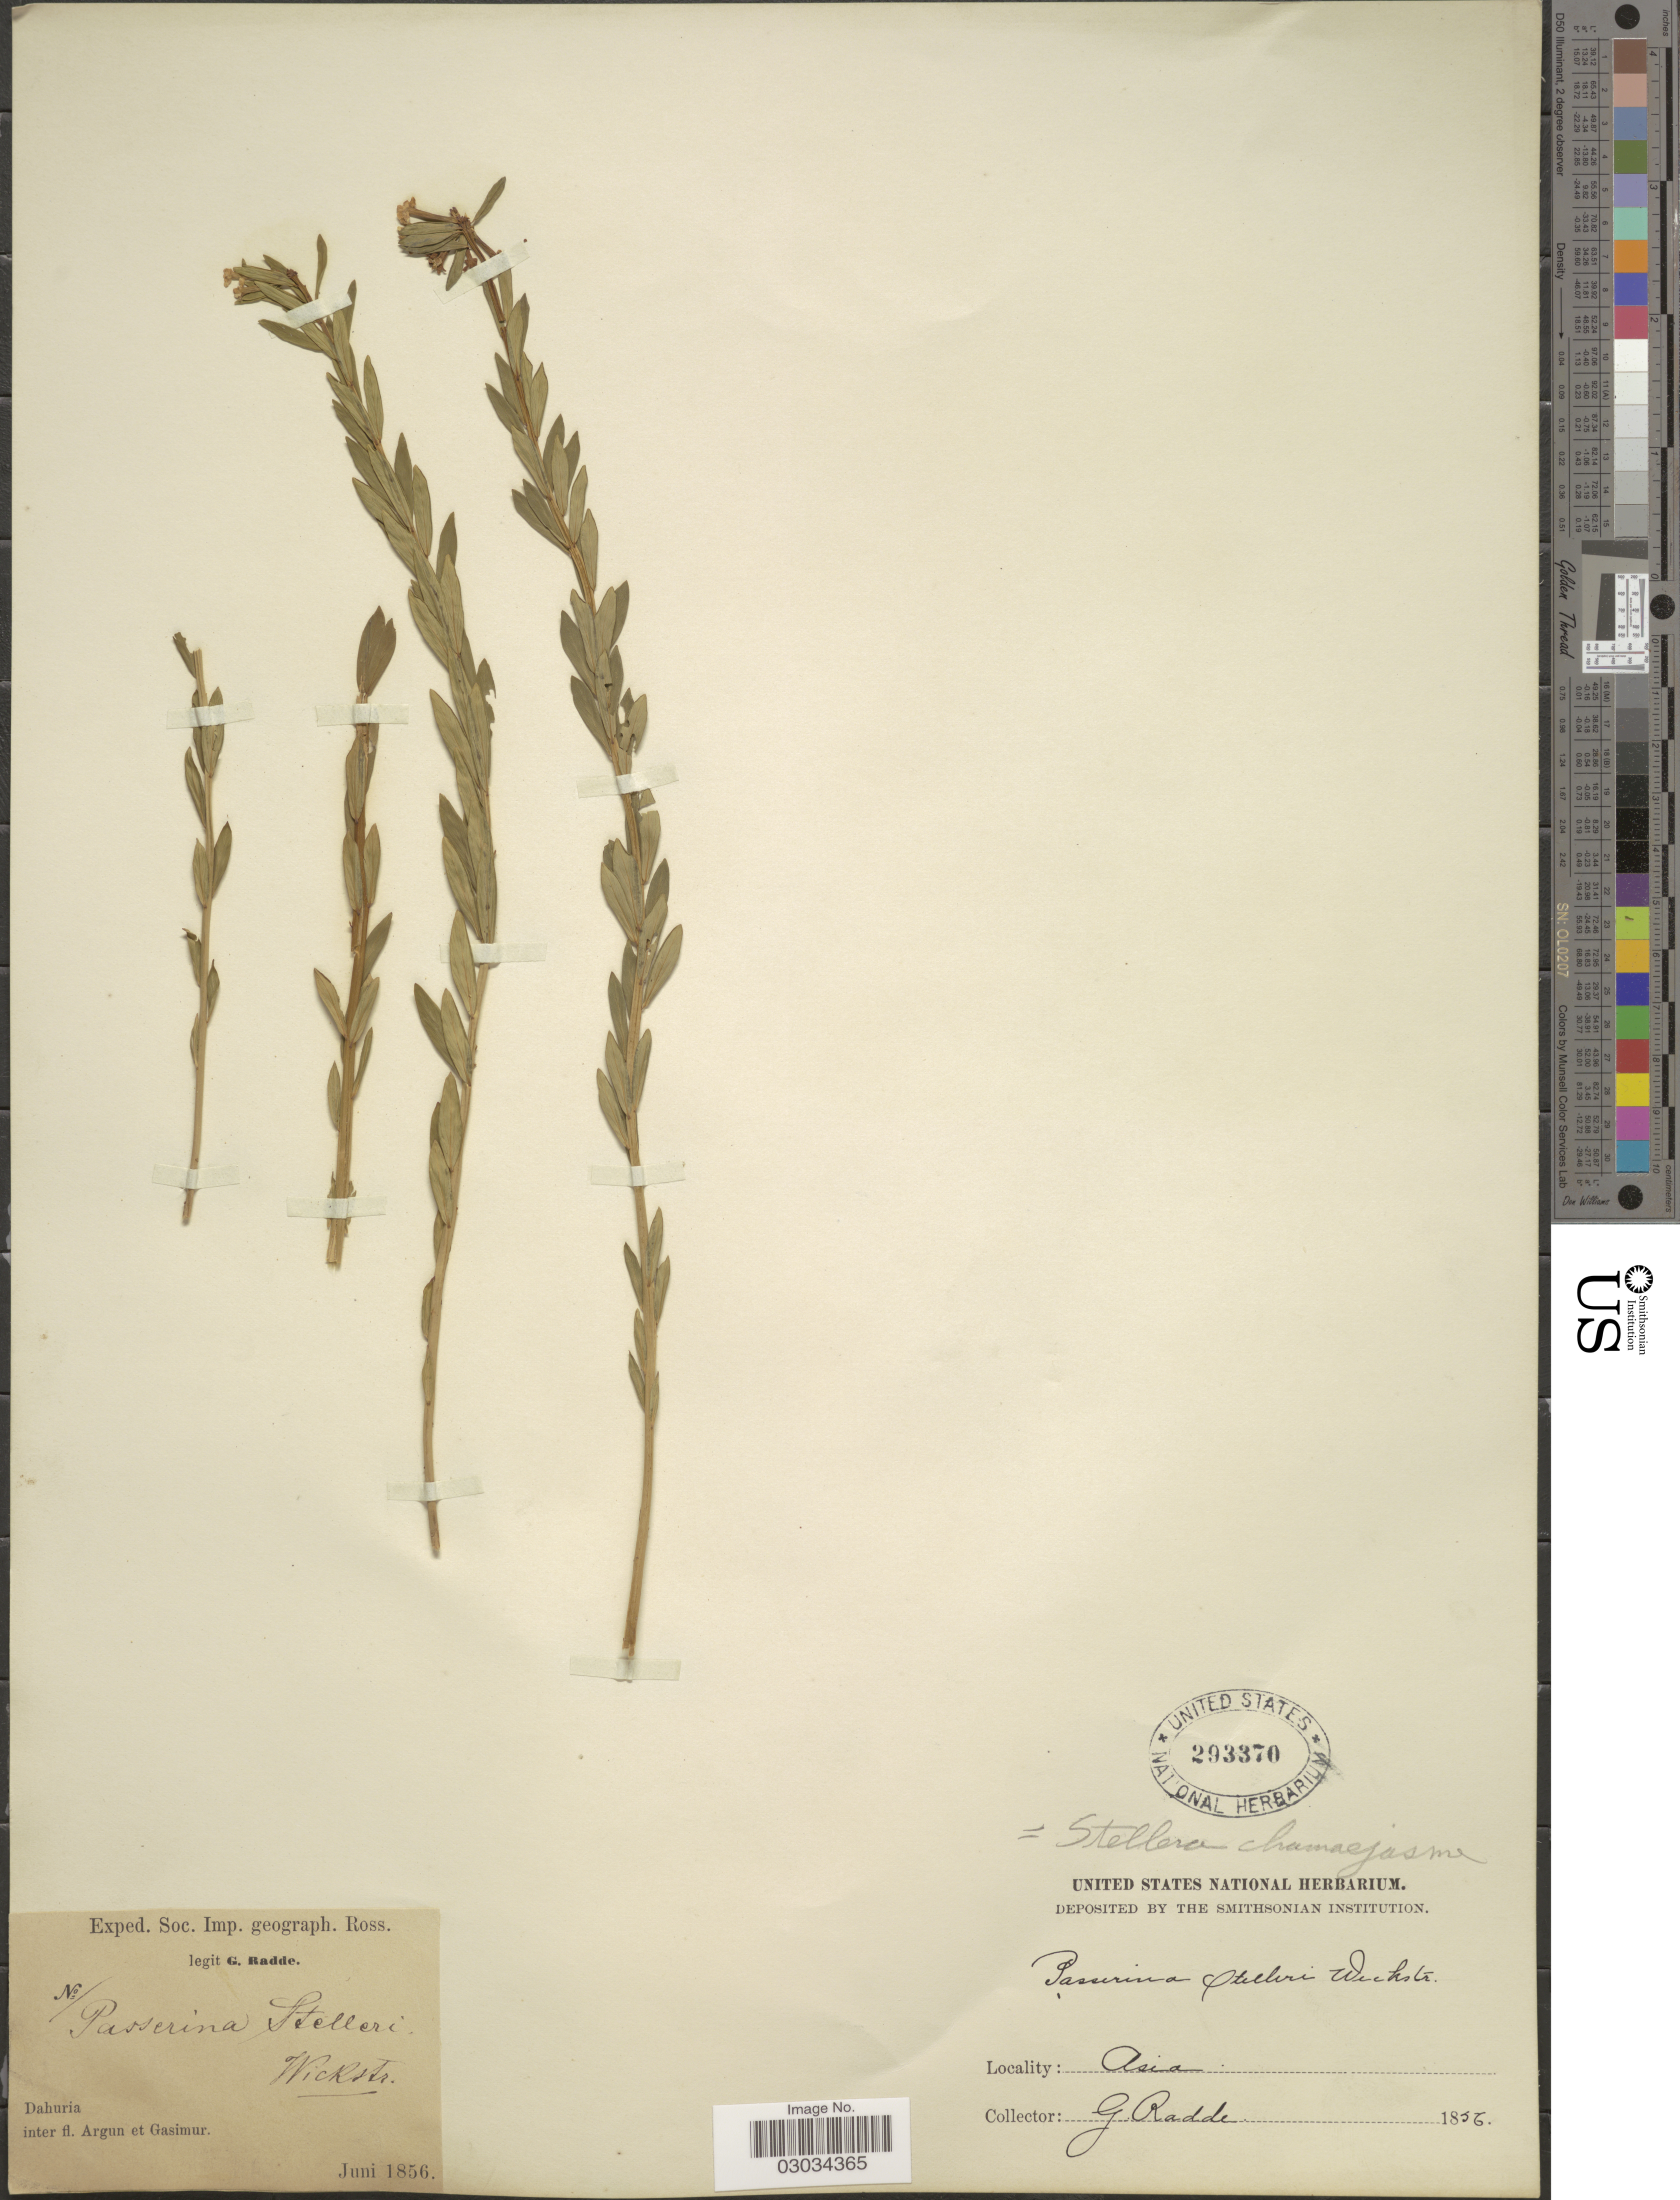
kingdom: Plantae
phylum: Tracheophyta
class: Magnoliopsida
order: Malvales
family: Thymelaeaceae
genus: Stellera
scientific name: Stellera chamaejasme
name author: L.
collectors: G. Radde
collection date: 1856-06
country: Russian Federation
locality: Asia. Dahuria inter fl. Argun et Gasimur.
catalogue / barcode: US 293370